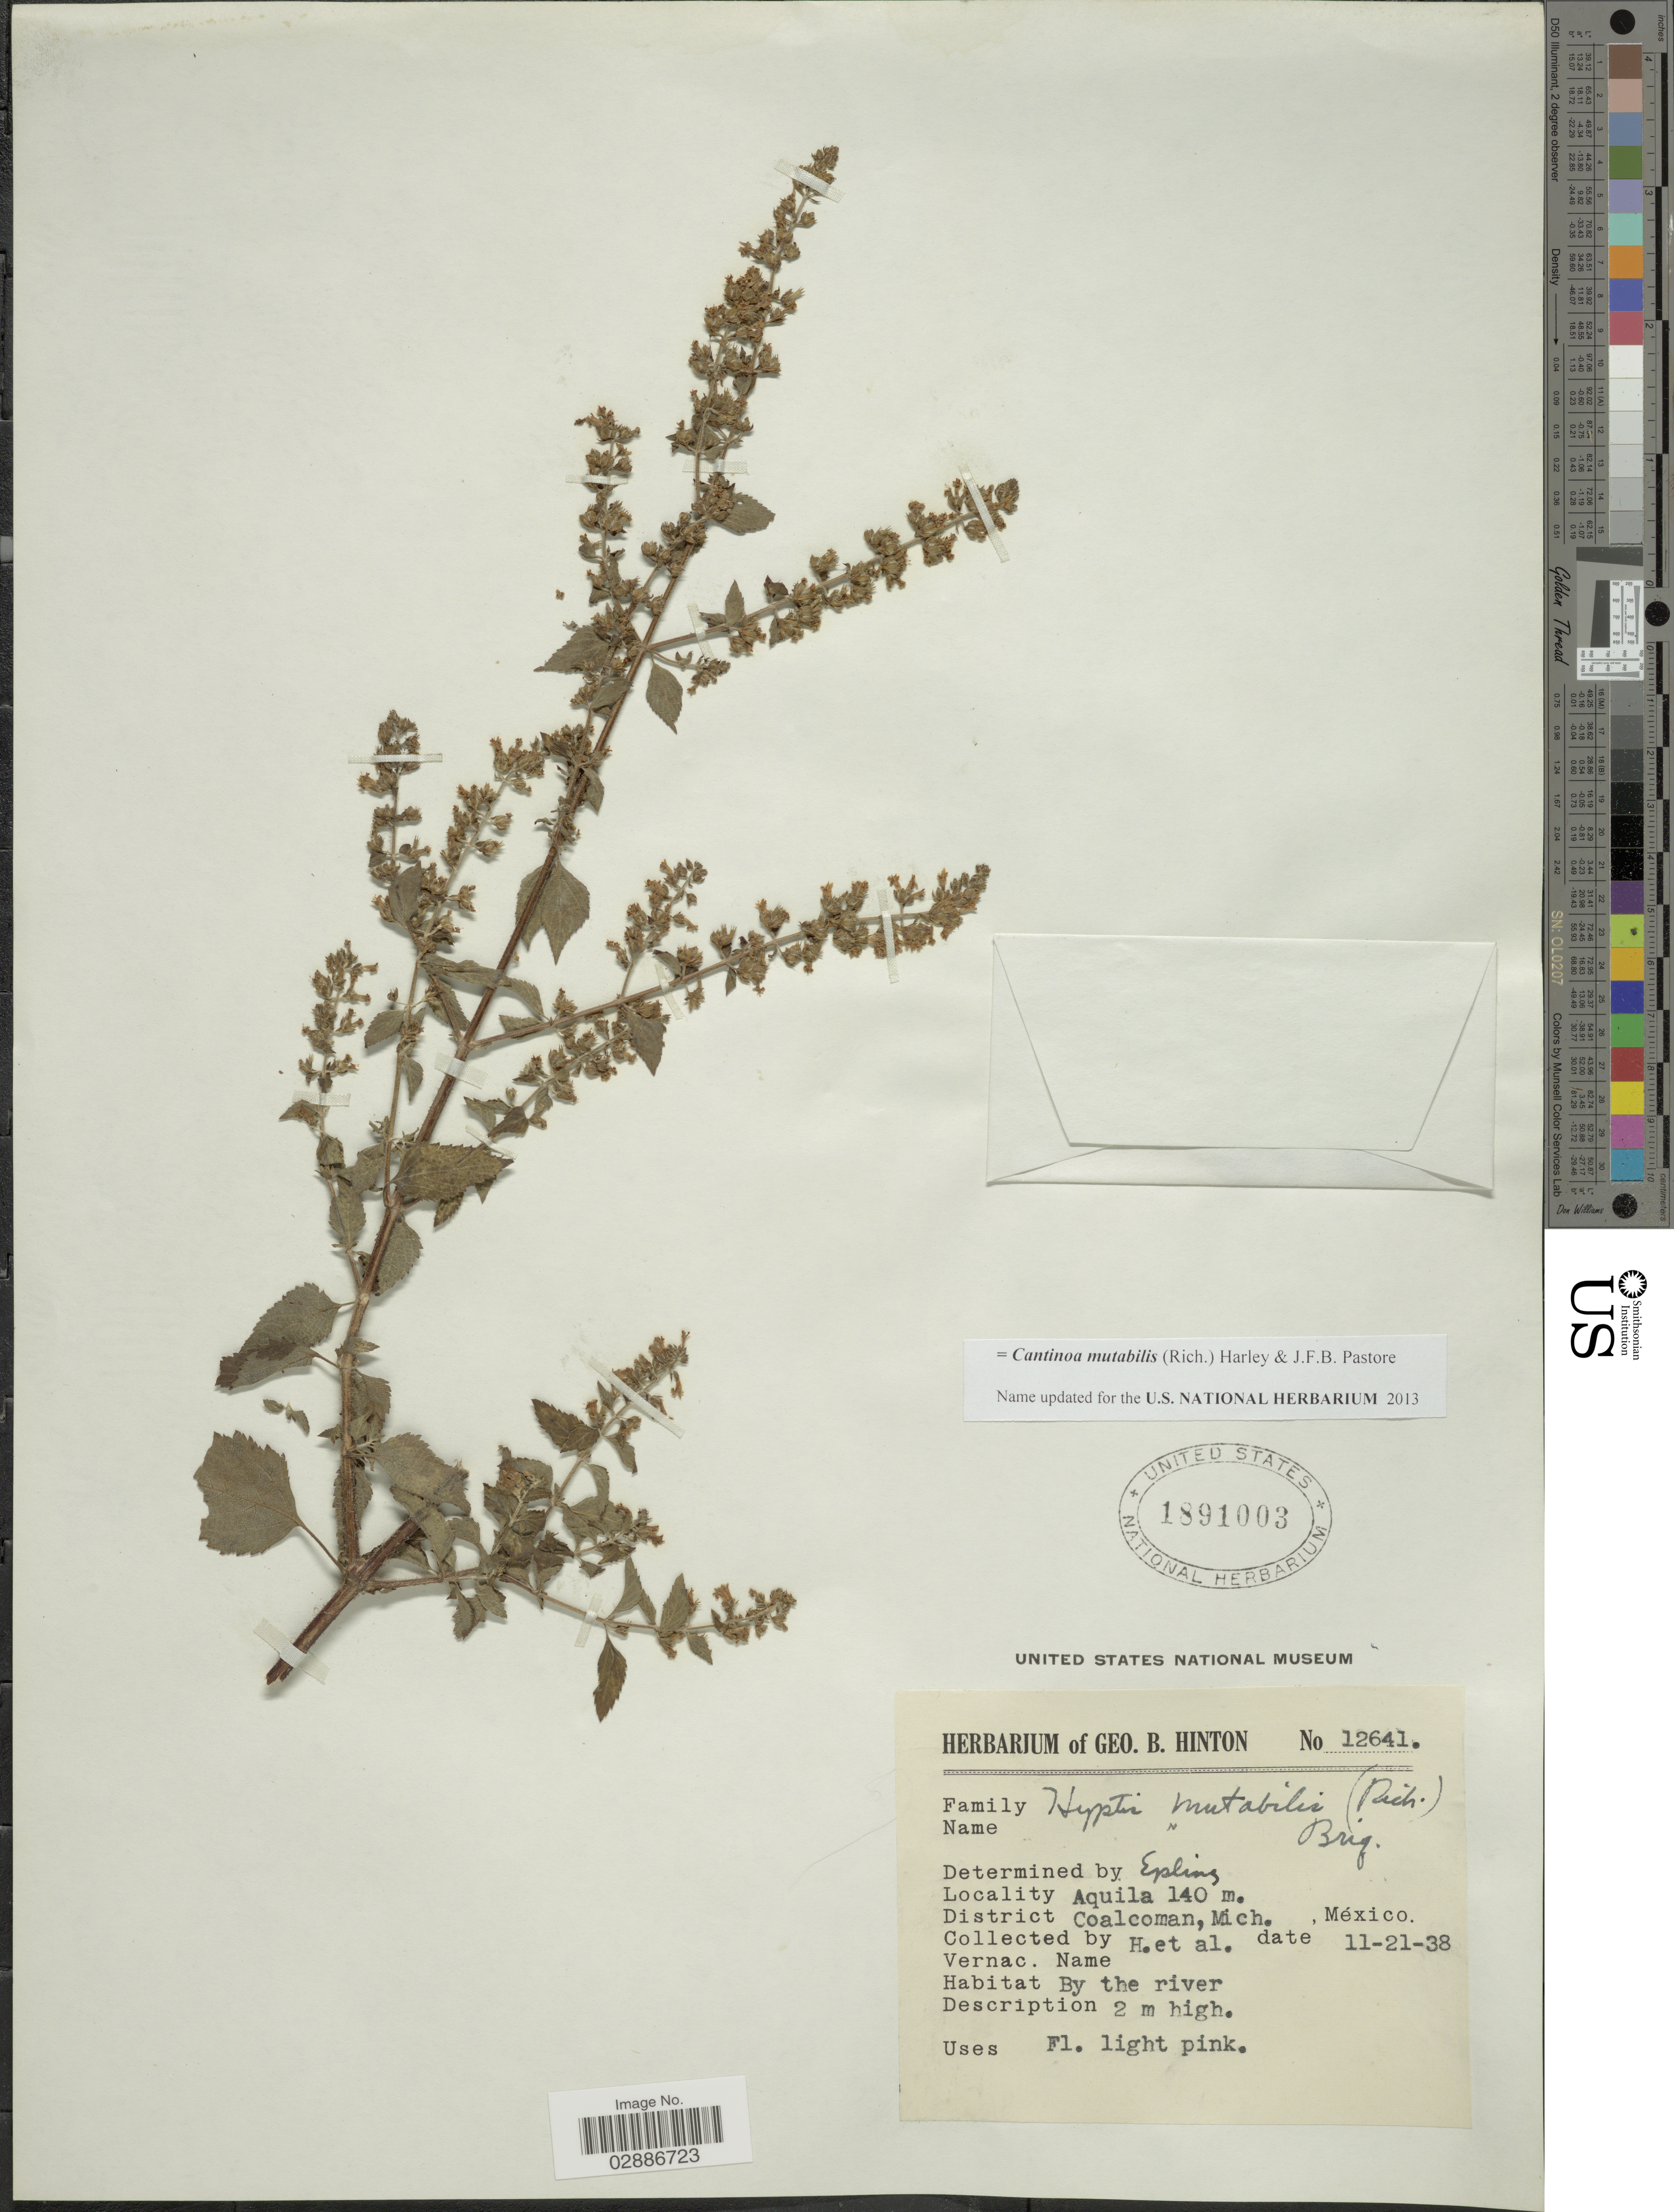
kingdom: Plantae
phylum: Tracheophyta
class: Magnoliopsida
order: Lamiales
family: Lamiaceae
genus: Cantinoa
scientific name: Cantinoa mutabilis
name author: (Epling) Harley & J.F.B. Pastore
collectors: G. B. Hinton & et al.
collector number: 12641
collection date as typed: Transcribed d/m/y: 21/11/38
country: Mexico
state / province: Michoacán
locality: Aquila. District Coalcoman.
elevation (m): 140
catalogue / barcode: US 1891003